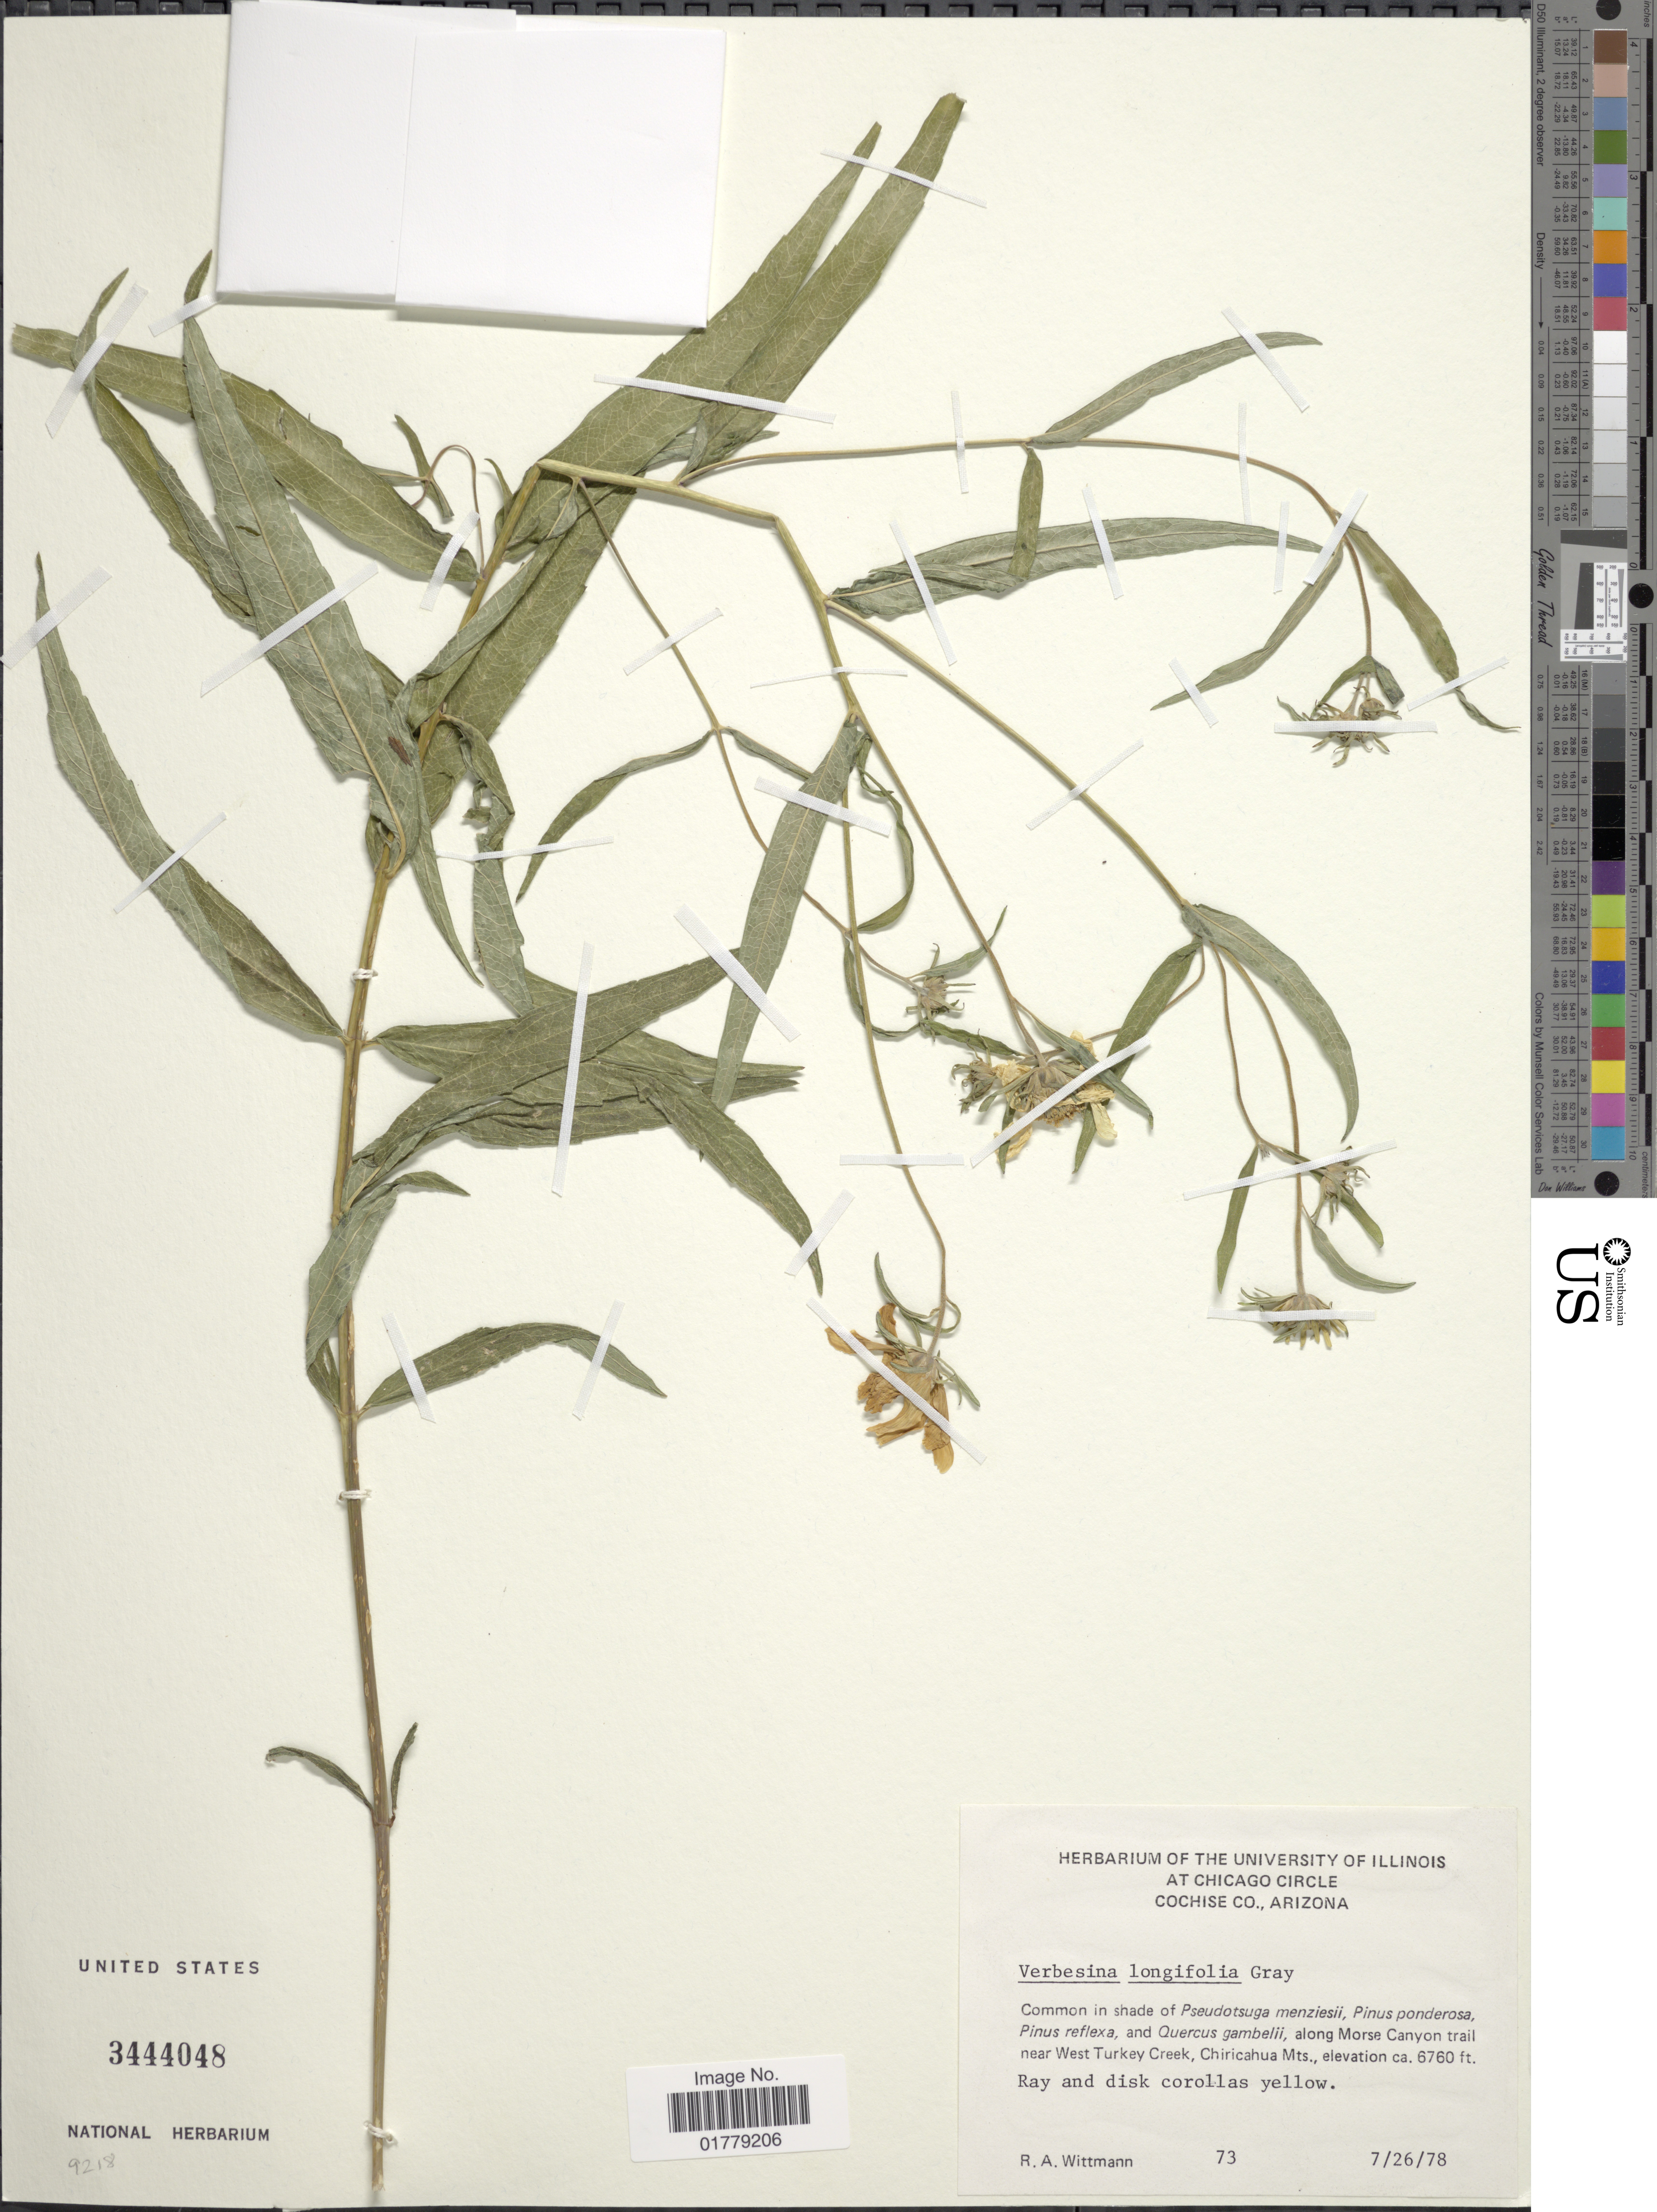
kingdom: Plantae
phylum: Tracheophyta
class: Magnoliopsida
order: Asterales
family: Asteraceae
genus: Verbesina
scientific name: Verbesina longifolia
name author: A. Gray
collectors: R. Wittmann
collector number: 73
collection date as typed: Transcribed d/m/y: 26/7/78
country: United States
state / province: Arizona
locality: At Chicago Circle, Cochise Co., Arizona. Along Morse Canyon trail near West Turkey Creek, Chiricahua Mts.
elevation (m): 2060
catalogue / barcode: US 3444048